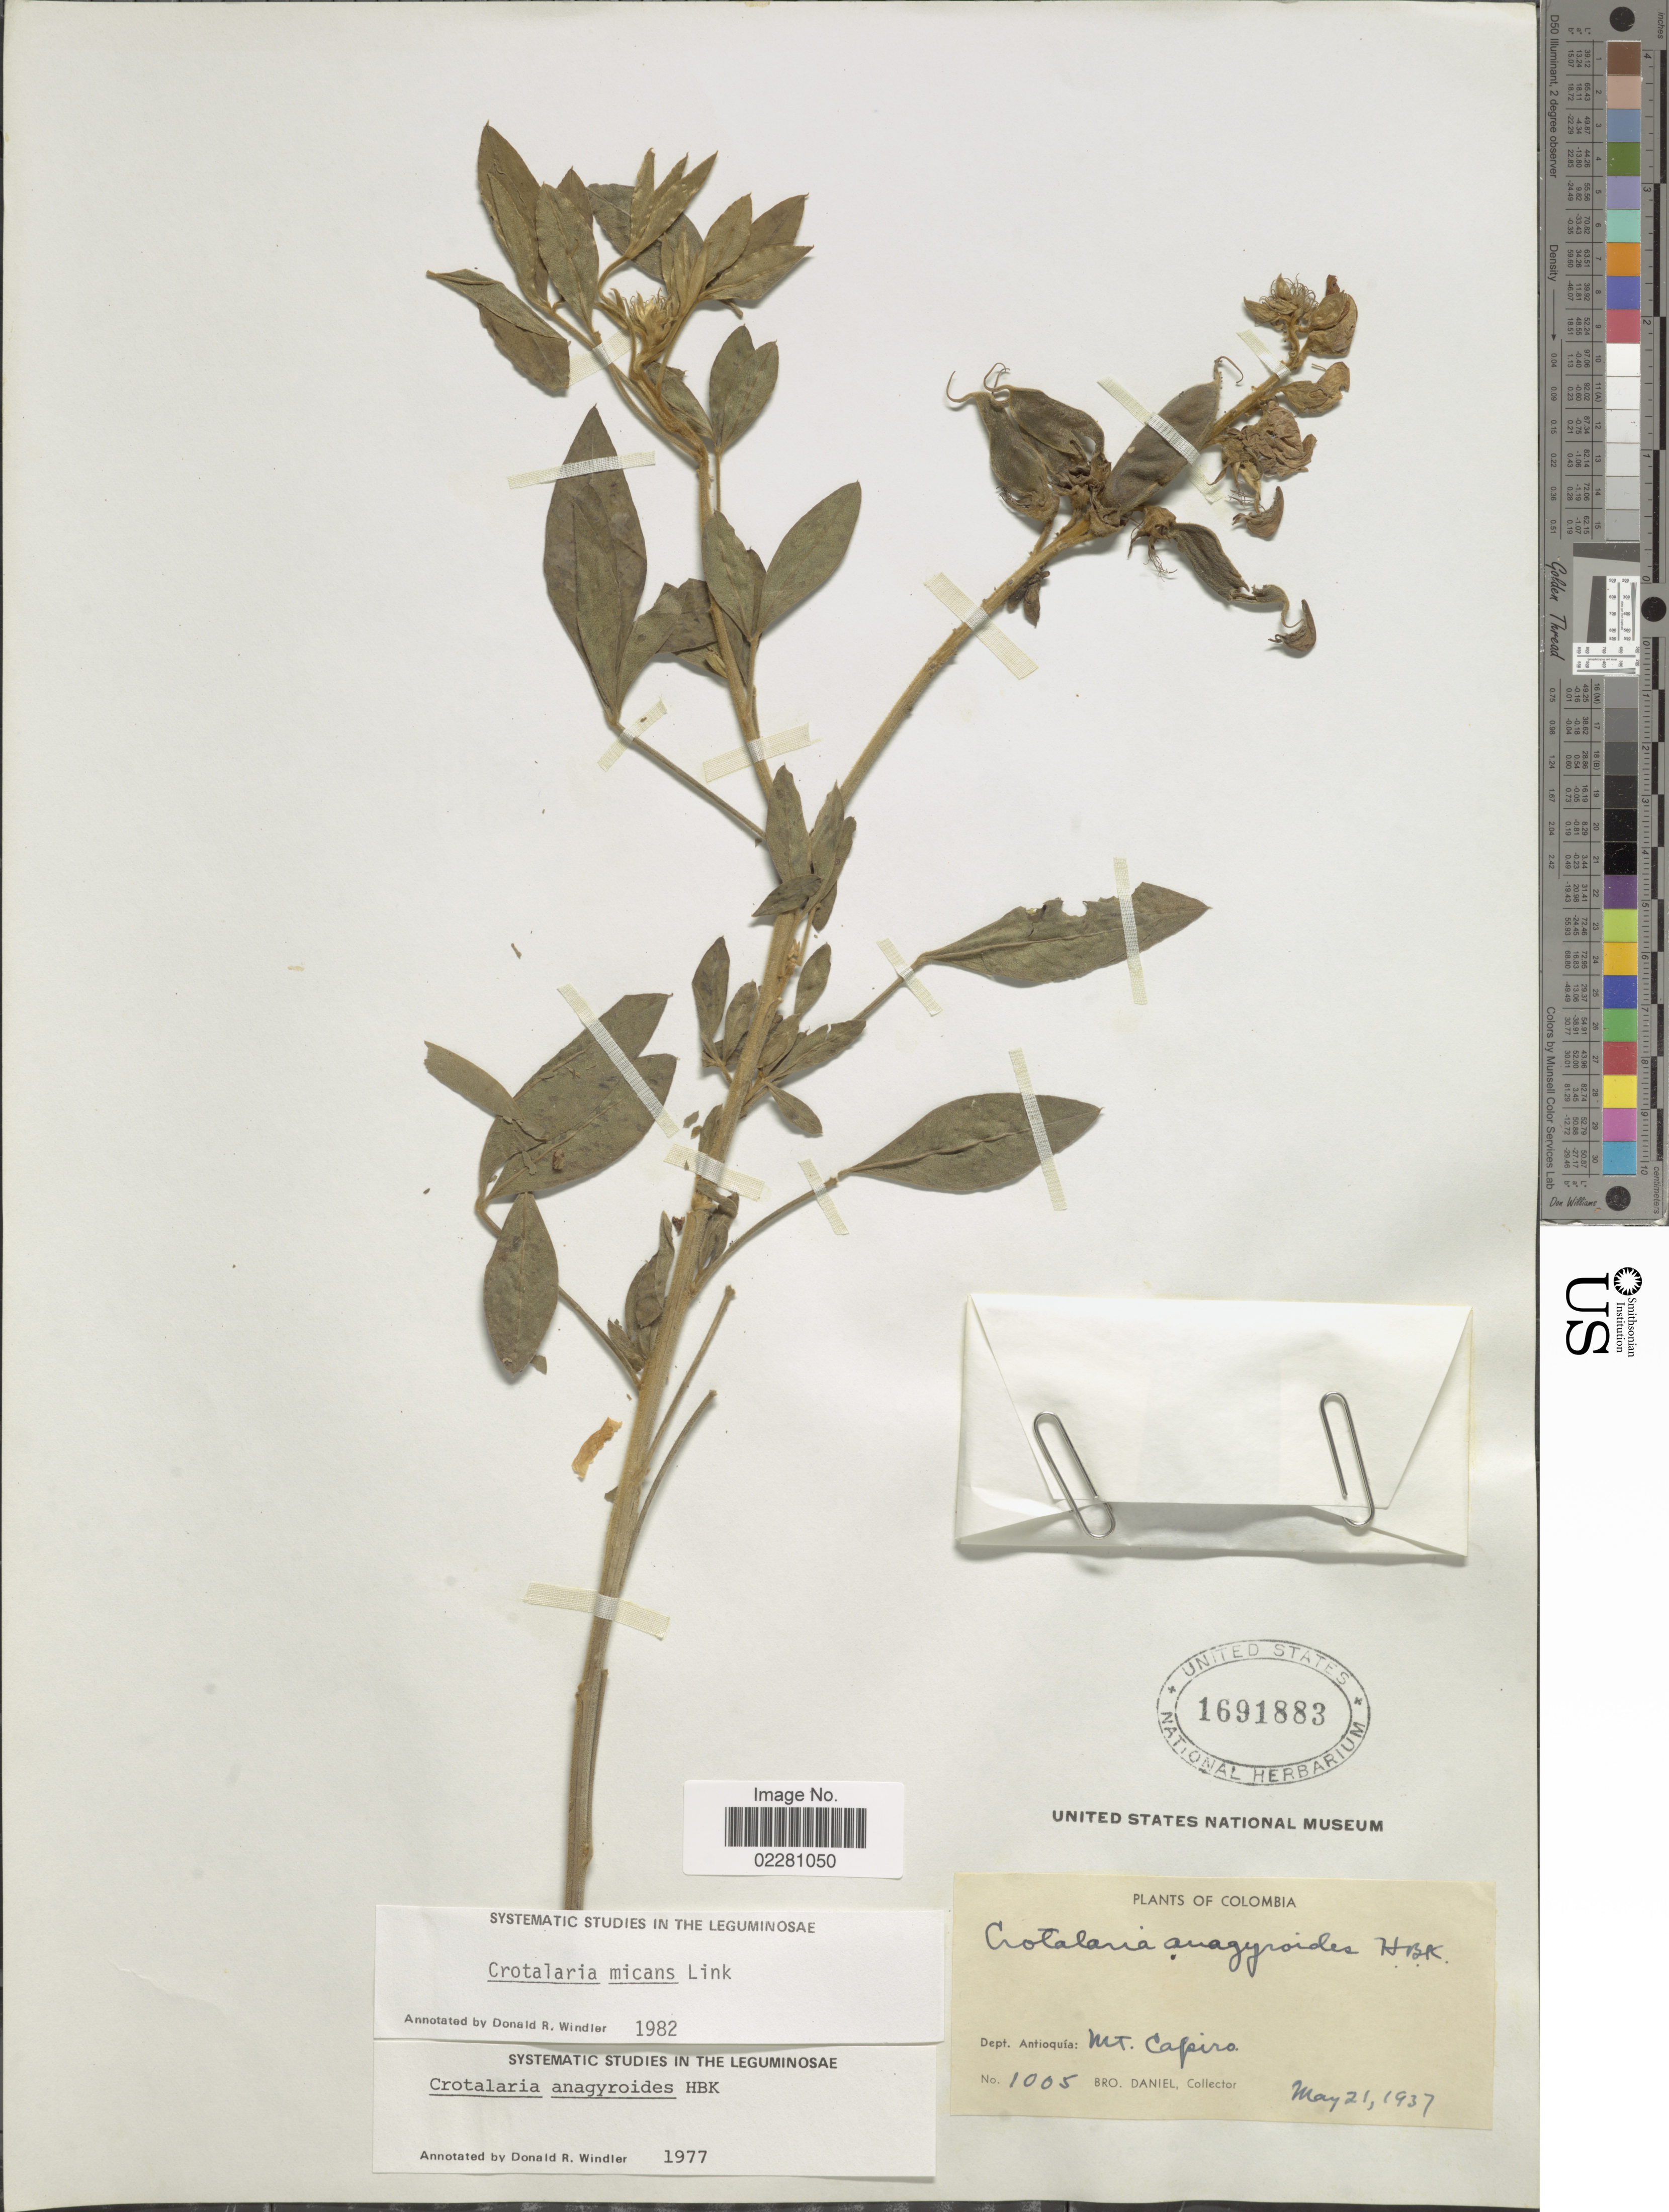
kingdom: Plantae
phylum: Tracheophyta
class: Magnoliopsida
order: Fabales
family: Fabaceae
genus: Crotalaria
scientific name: Crotalaria micans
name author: Link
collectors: Bro. Daniel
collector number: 1005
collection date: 1937-05-21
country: Colombia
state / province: Antioquia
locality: Mt. Capira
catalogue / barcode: US 1691883